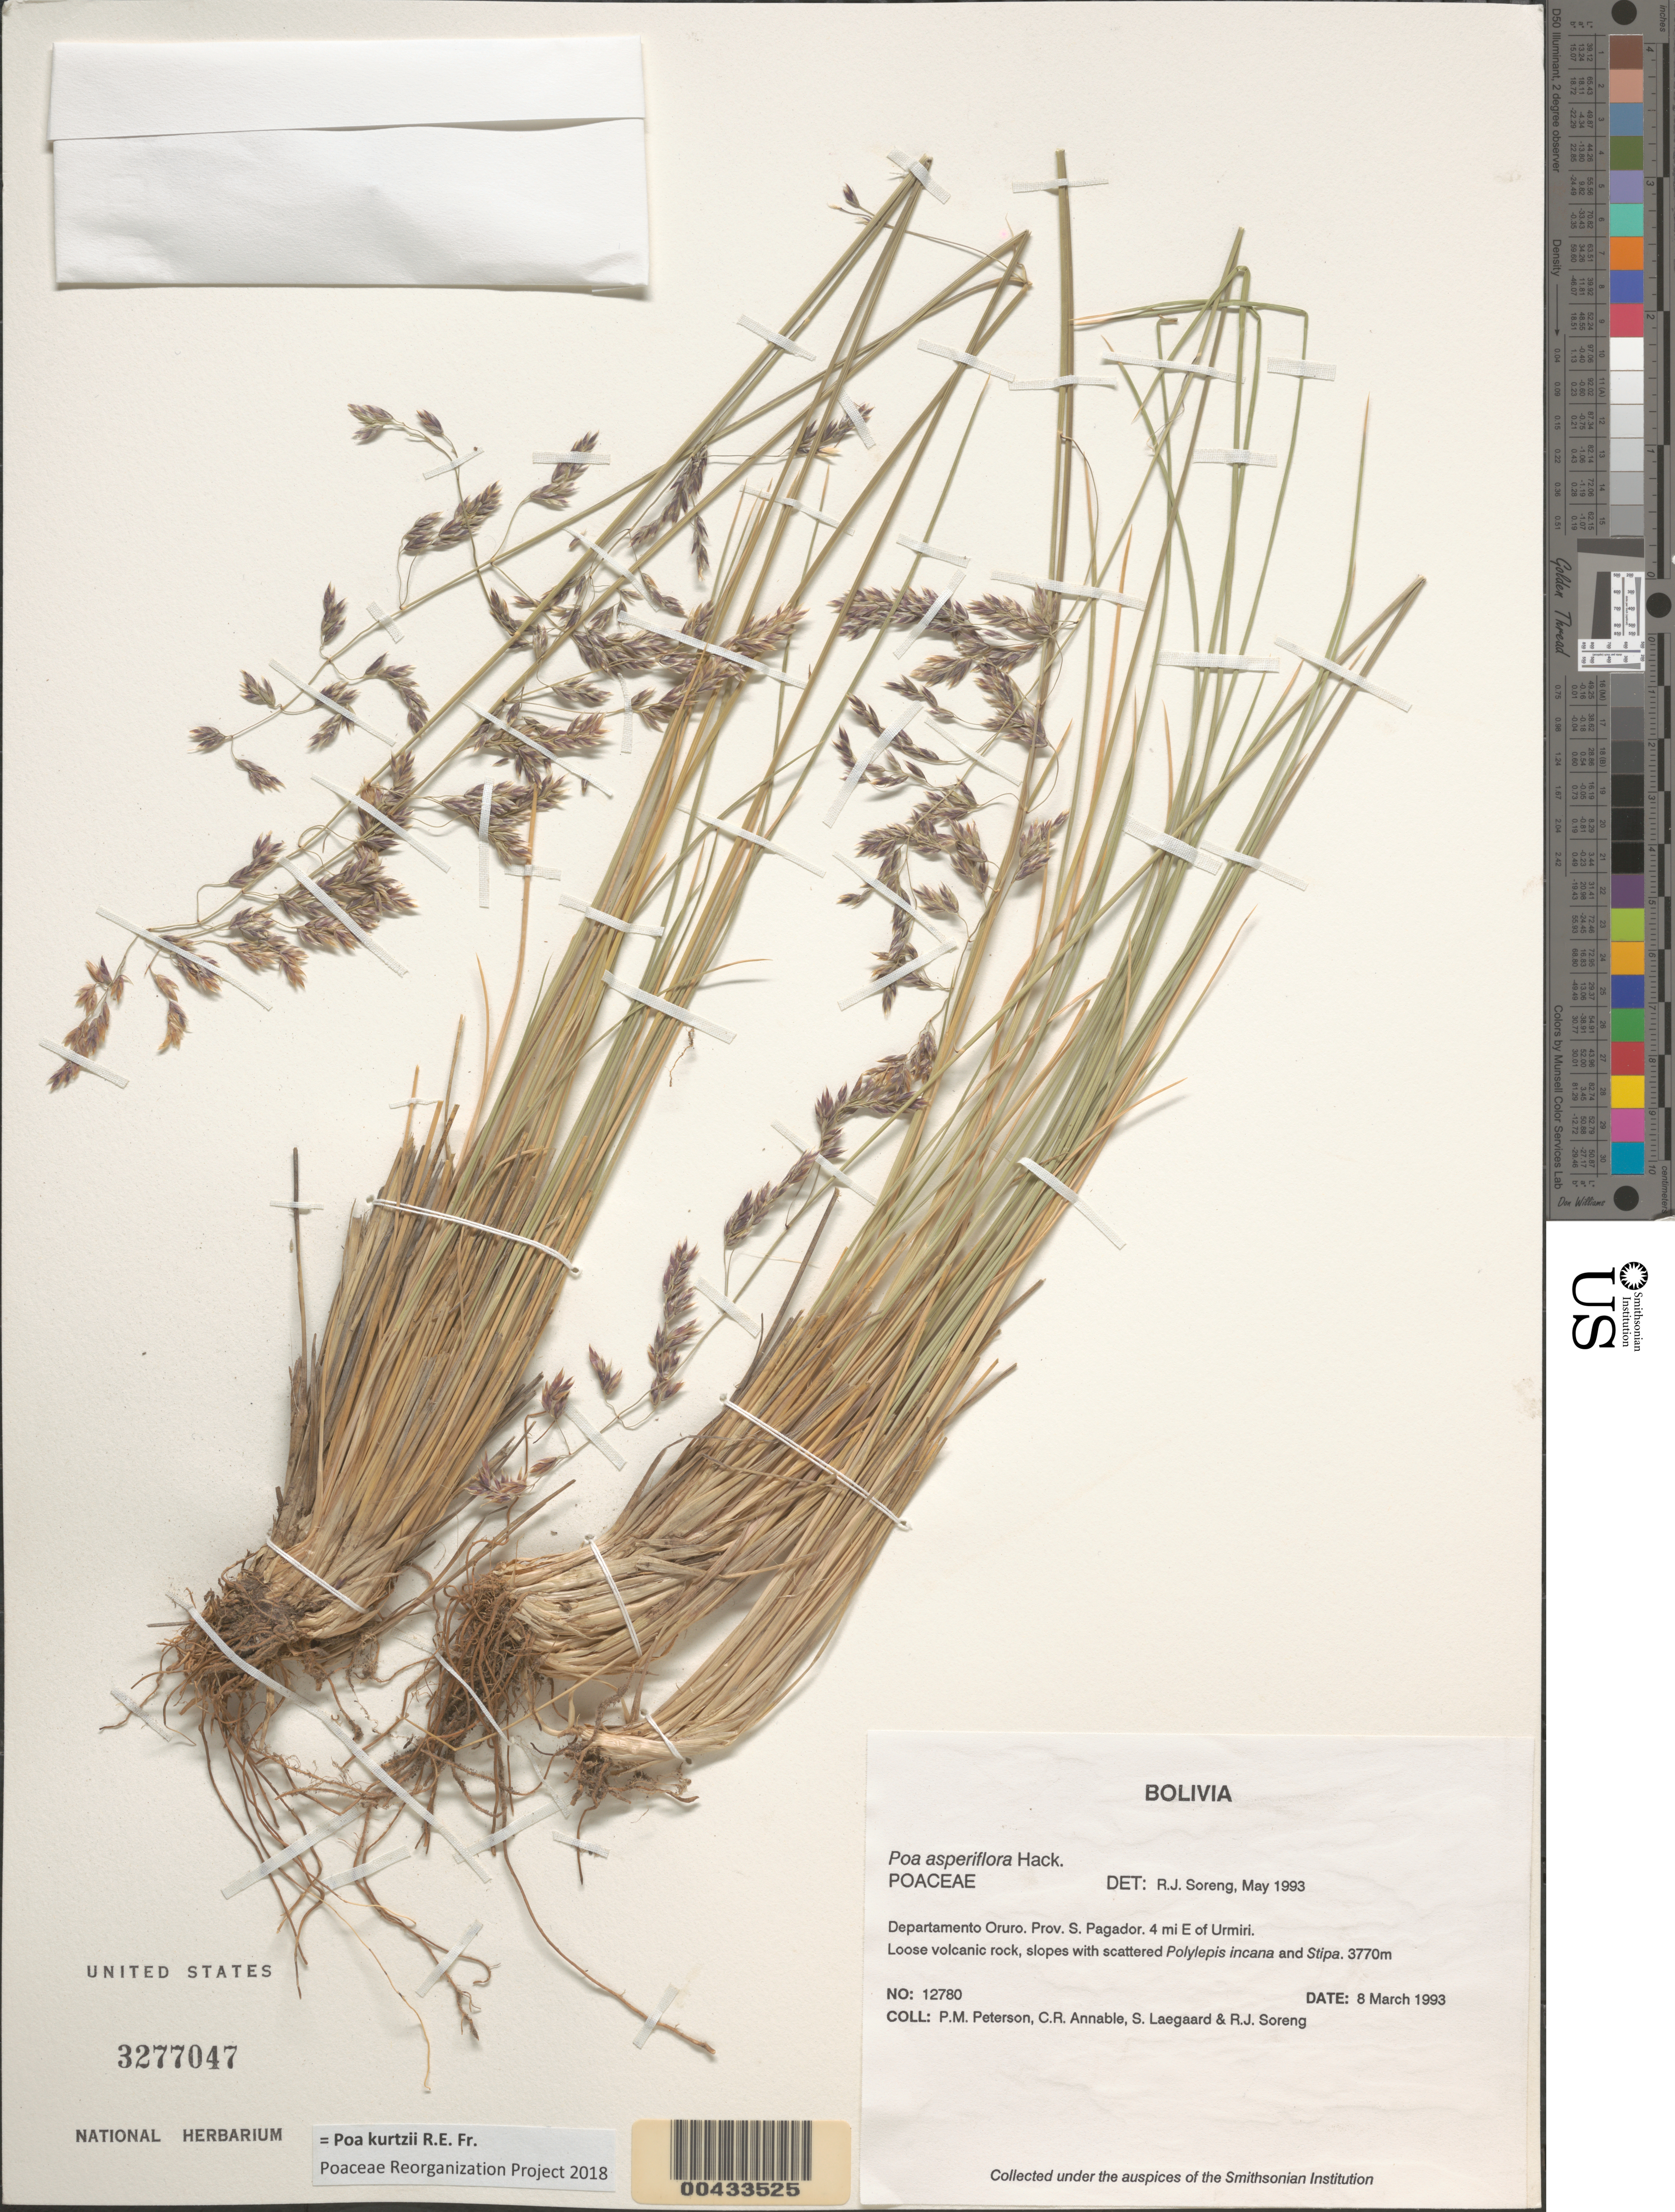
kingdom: Plantae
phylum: Tracheophyta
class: Liliopsida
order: Poales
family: Poaceae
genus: Poa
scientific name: Poa kurtzii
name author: R.E. Fr.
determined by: Poaceae Reorganization Project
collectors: P. M. Peterson, C. R. Annable, S. Lægaard & R. J. Soreng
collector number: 12780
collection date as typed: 08 Mar 1993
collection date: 1993-03-08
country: Bolivia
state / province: Oruro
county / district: Sebastián Pagador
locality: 4 mi E of Urmiri.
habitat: Loose volcanic rock, slopes with scattered Polylepis incana and Stipa.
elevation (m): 3770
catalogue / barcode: US 3277047